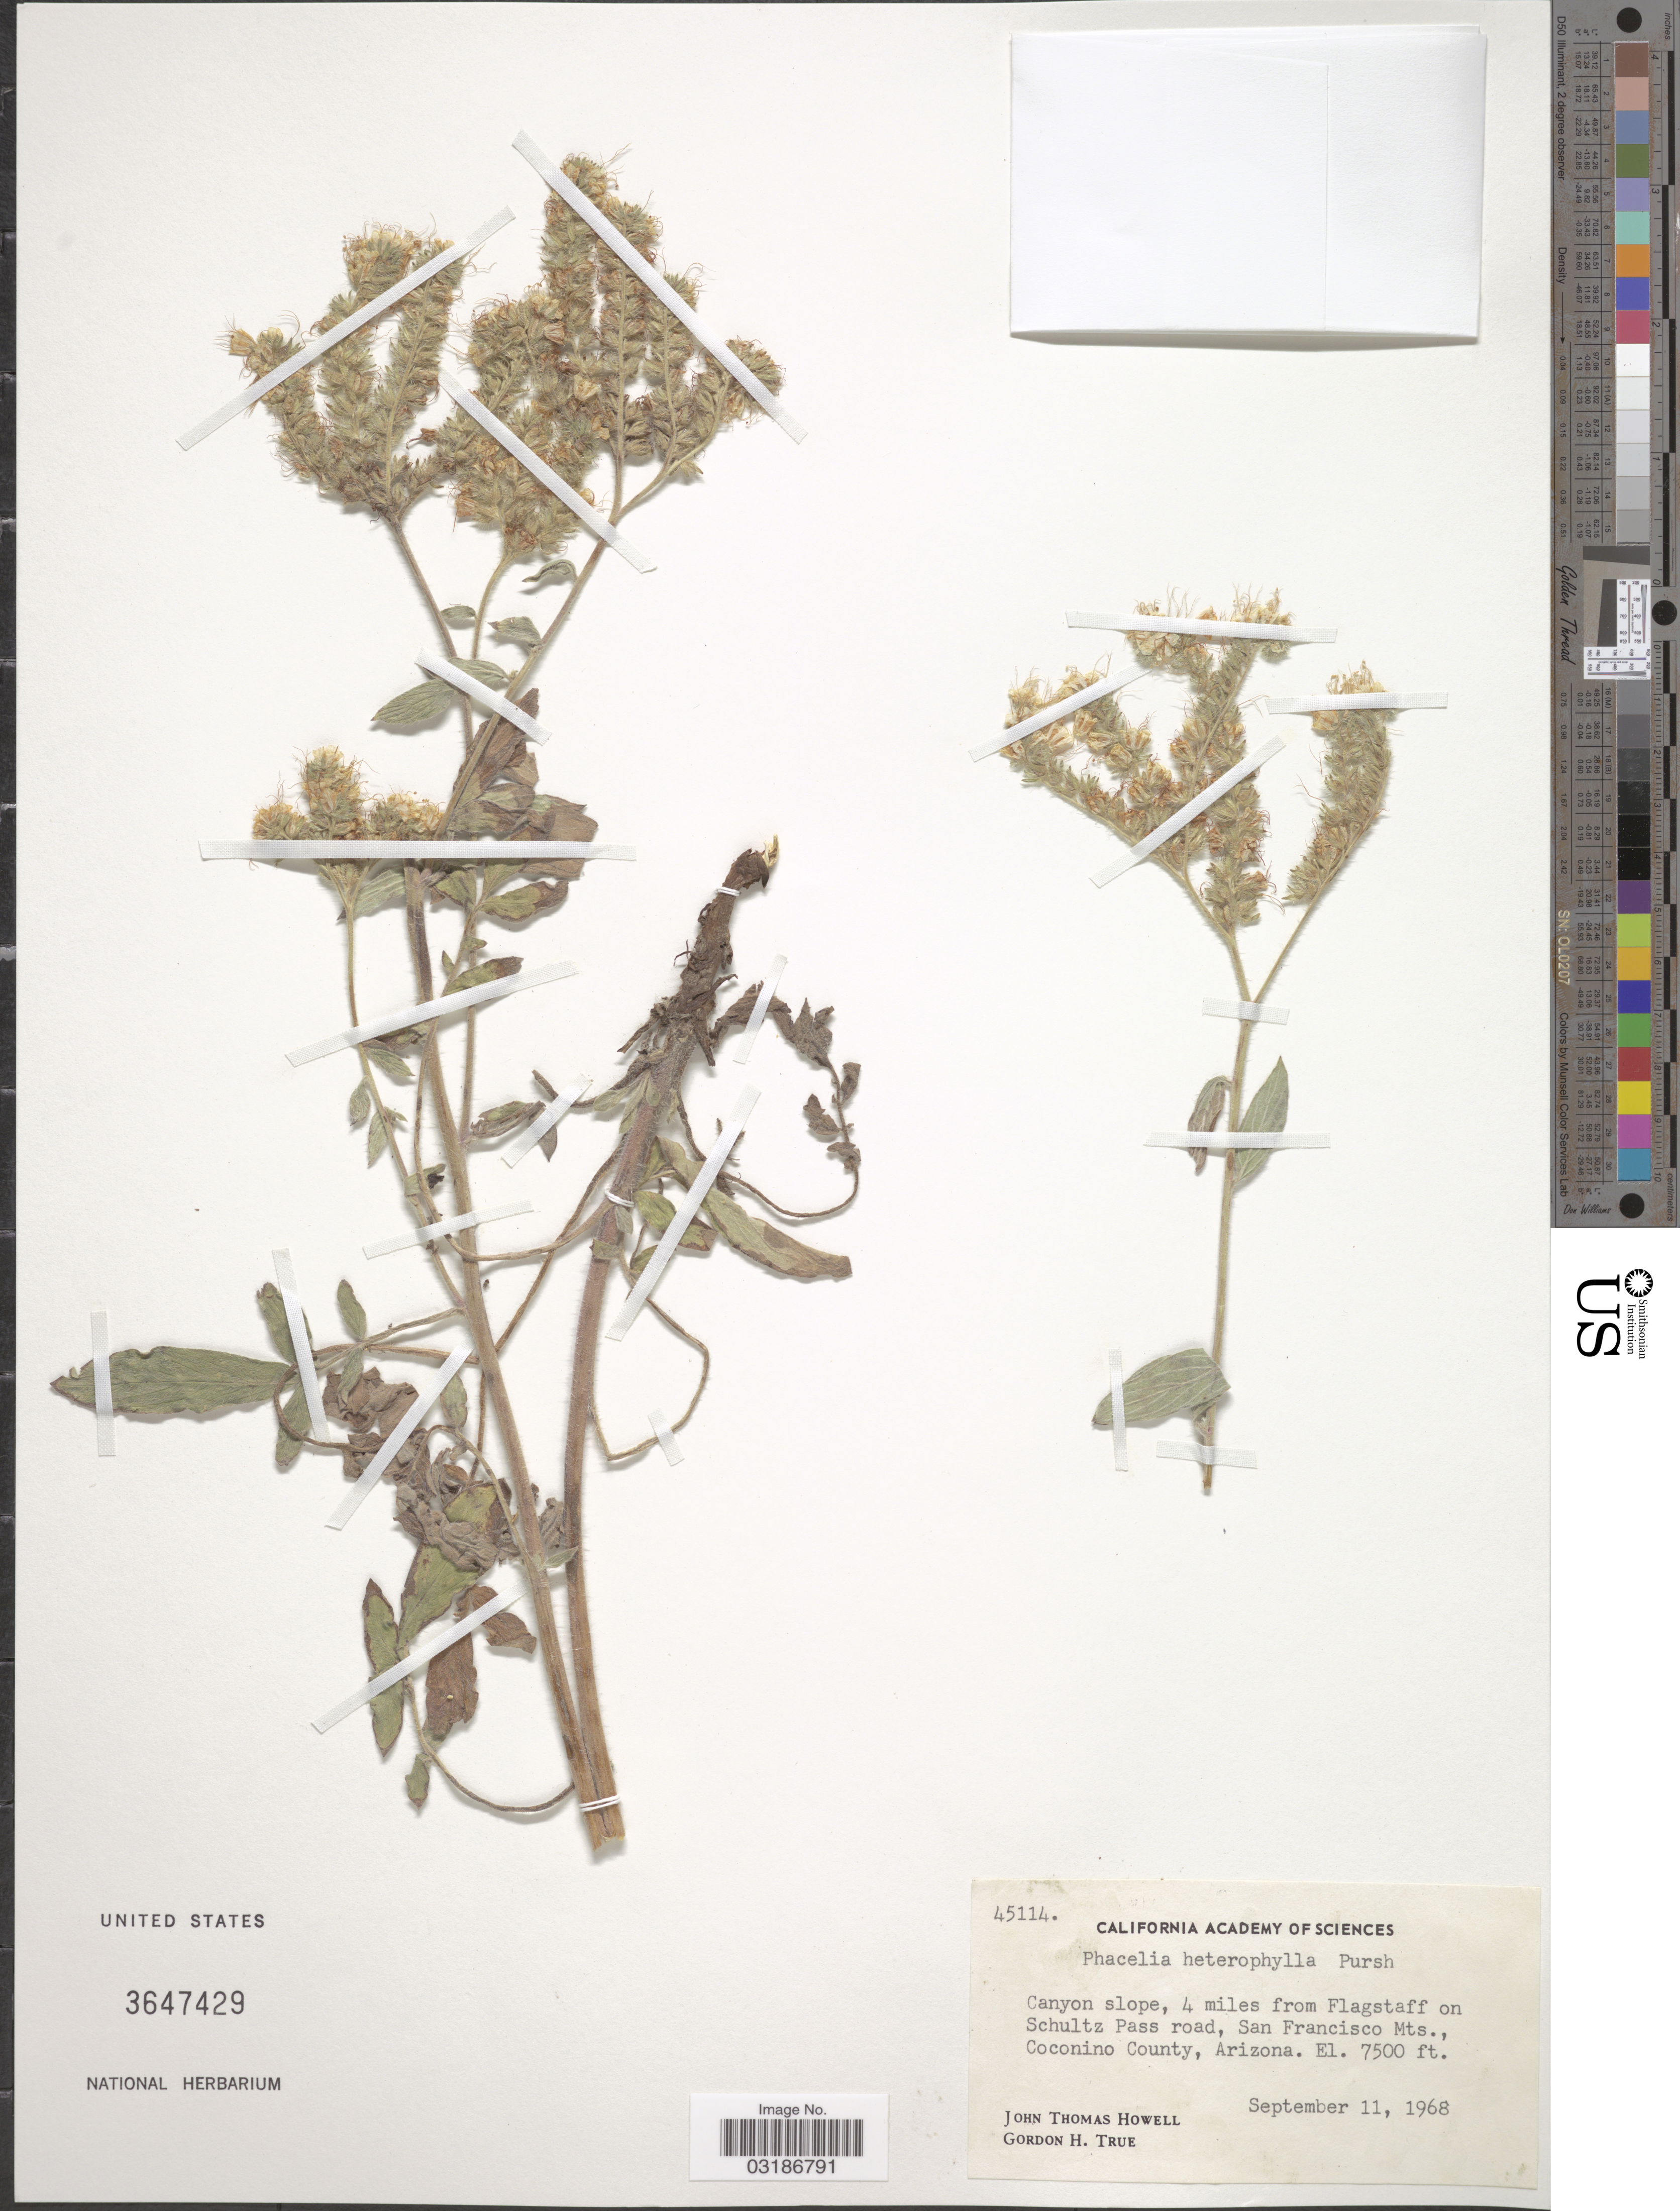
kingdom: Plantae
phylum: Tracheophyta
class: Magnoliopsida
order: Boraginales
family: Hydrophyllaceae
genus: Phacelia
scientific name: Phacelia heterophylla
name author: Pursh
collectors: J. T. Howell & G. H. True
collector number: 45114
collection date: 1968-09-11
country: United States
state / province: Arizona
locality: Canyon slope, 4 miles from Flagstaff on Schultz Pass road, San Francisco Mts., Coconino County.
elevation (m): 2286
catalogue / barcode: US 3647429